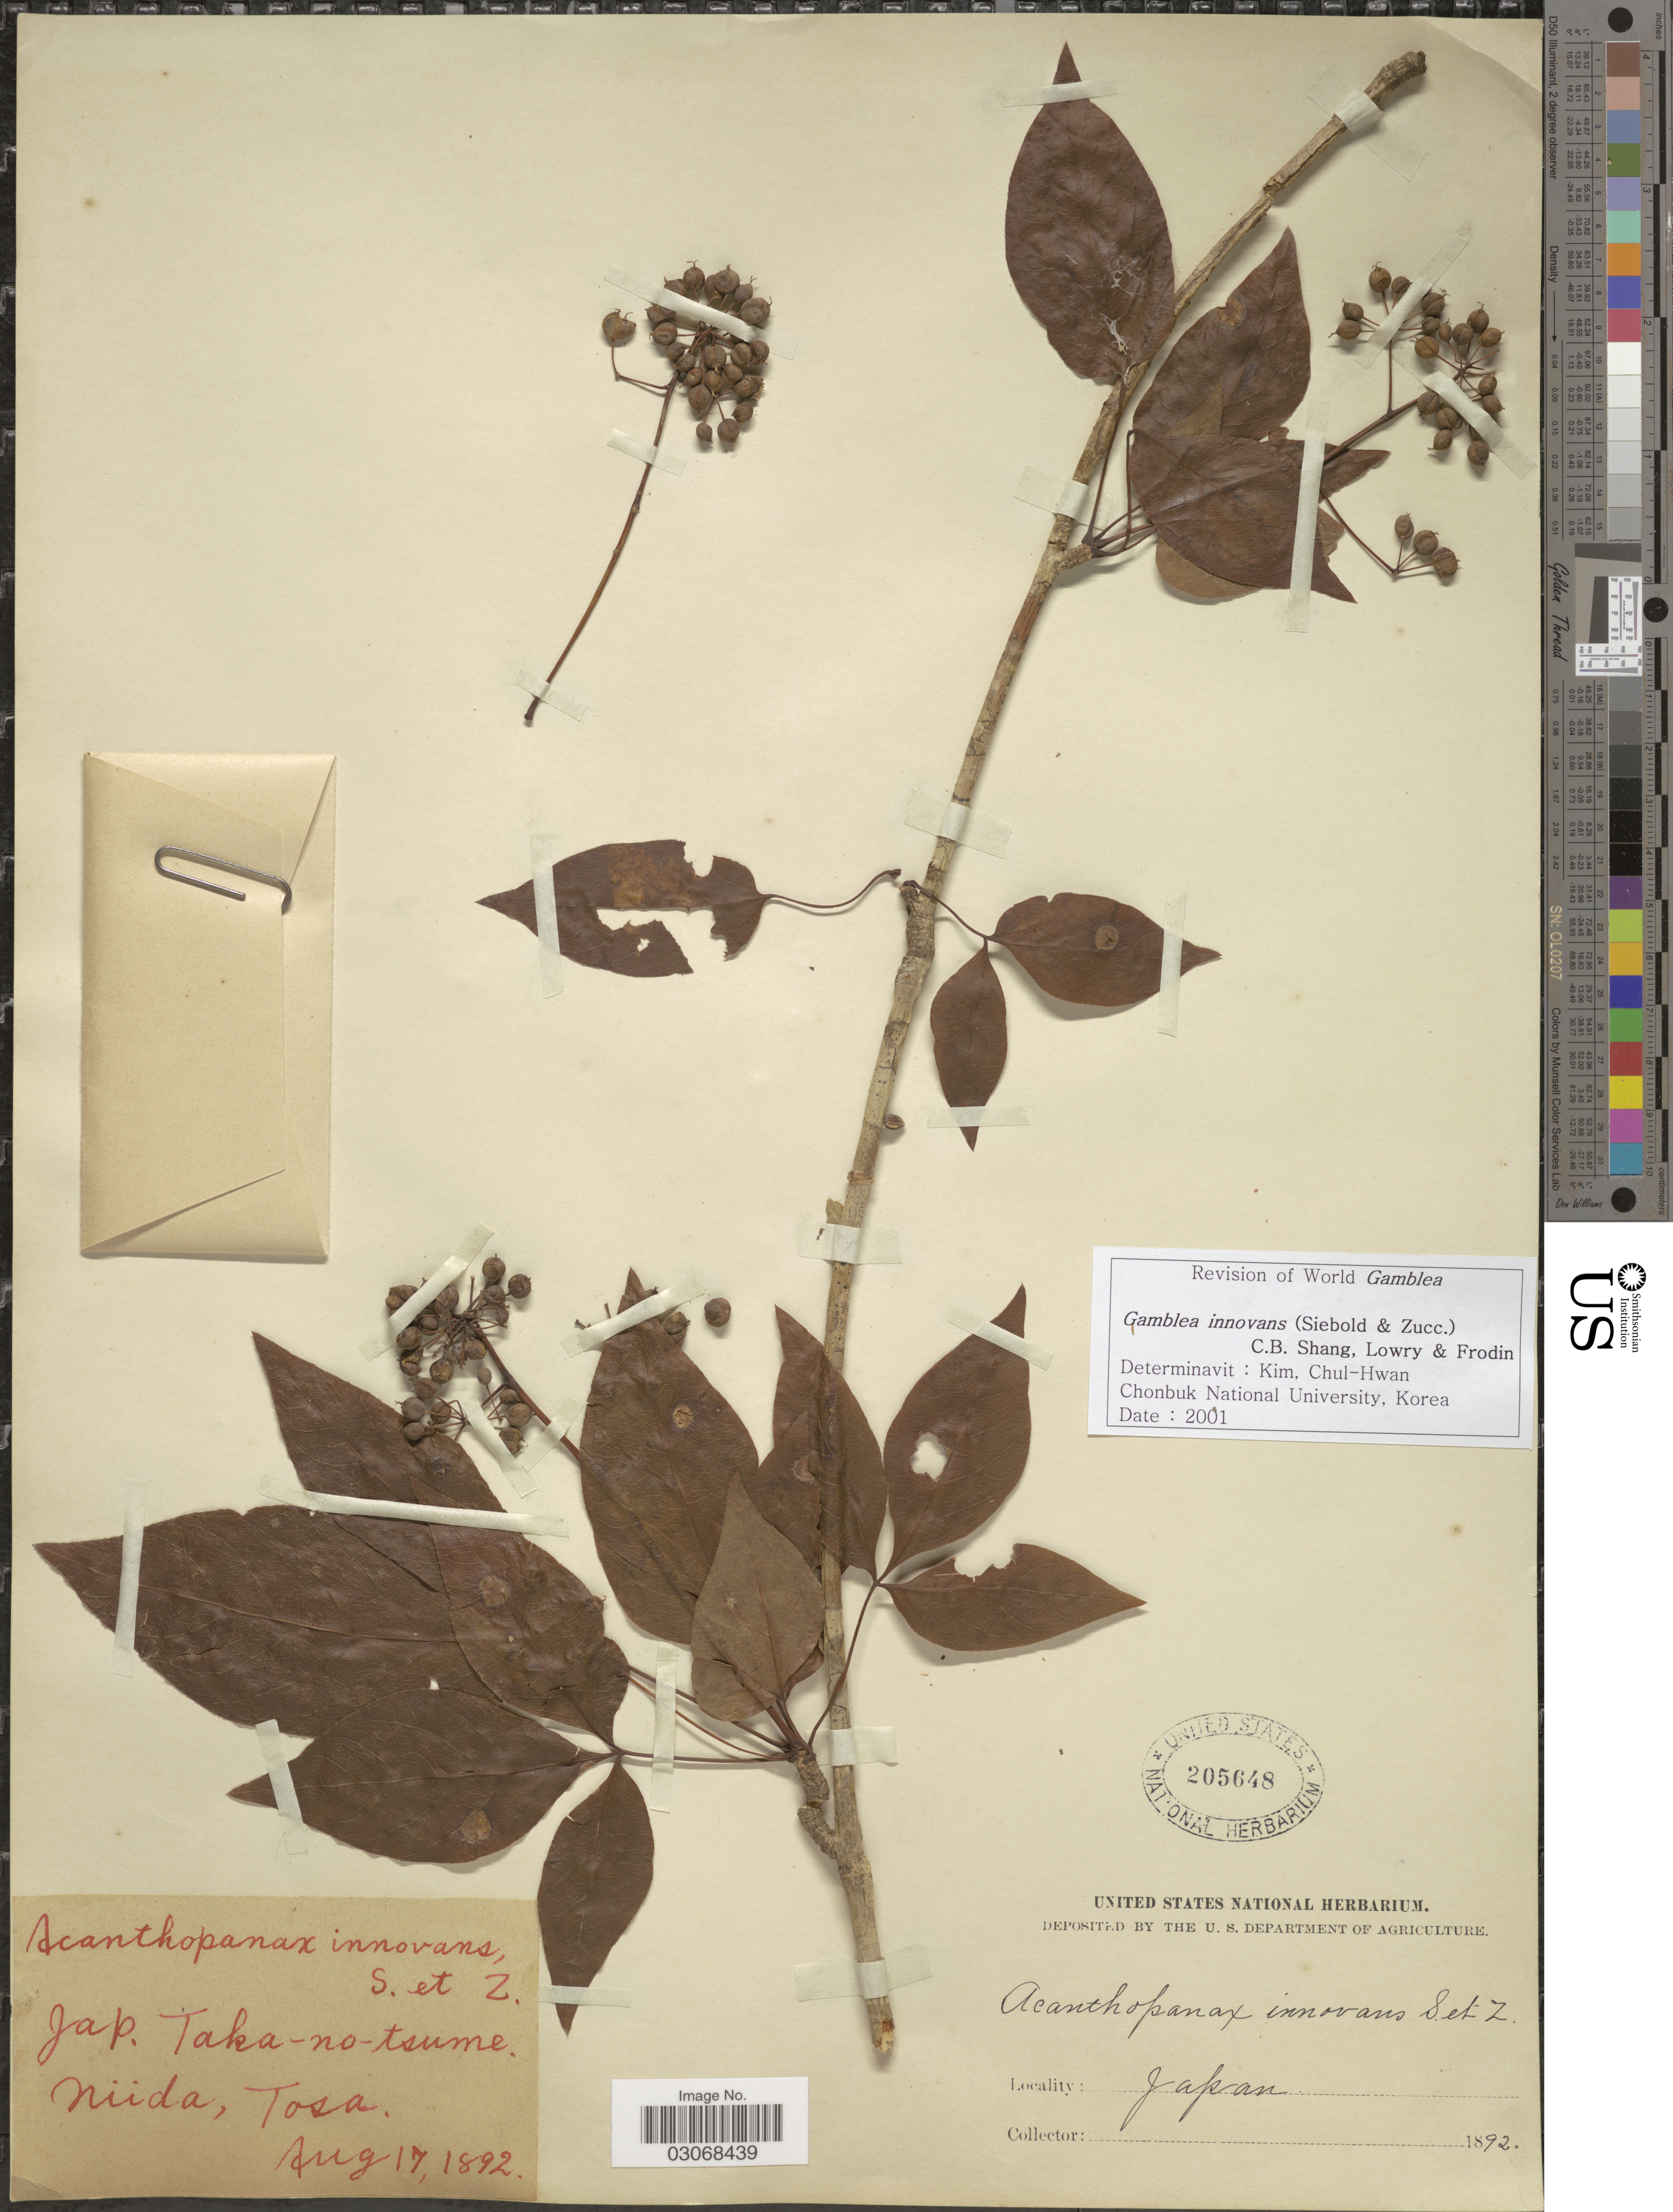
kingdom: Plantae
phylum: Tracheophyta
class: Magnoliopsida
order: Apiales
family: Araliaceae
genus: Gamblea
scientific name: Gamblea innovans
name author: (Siebold & Zucc.) C.B. Shang et al.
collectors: ex herb. United States National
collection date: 1892-08-17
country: Japan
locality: Niida, Tosa.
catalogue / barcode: US 205648